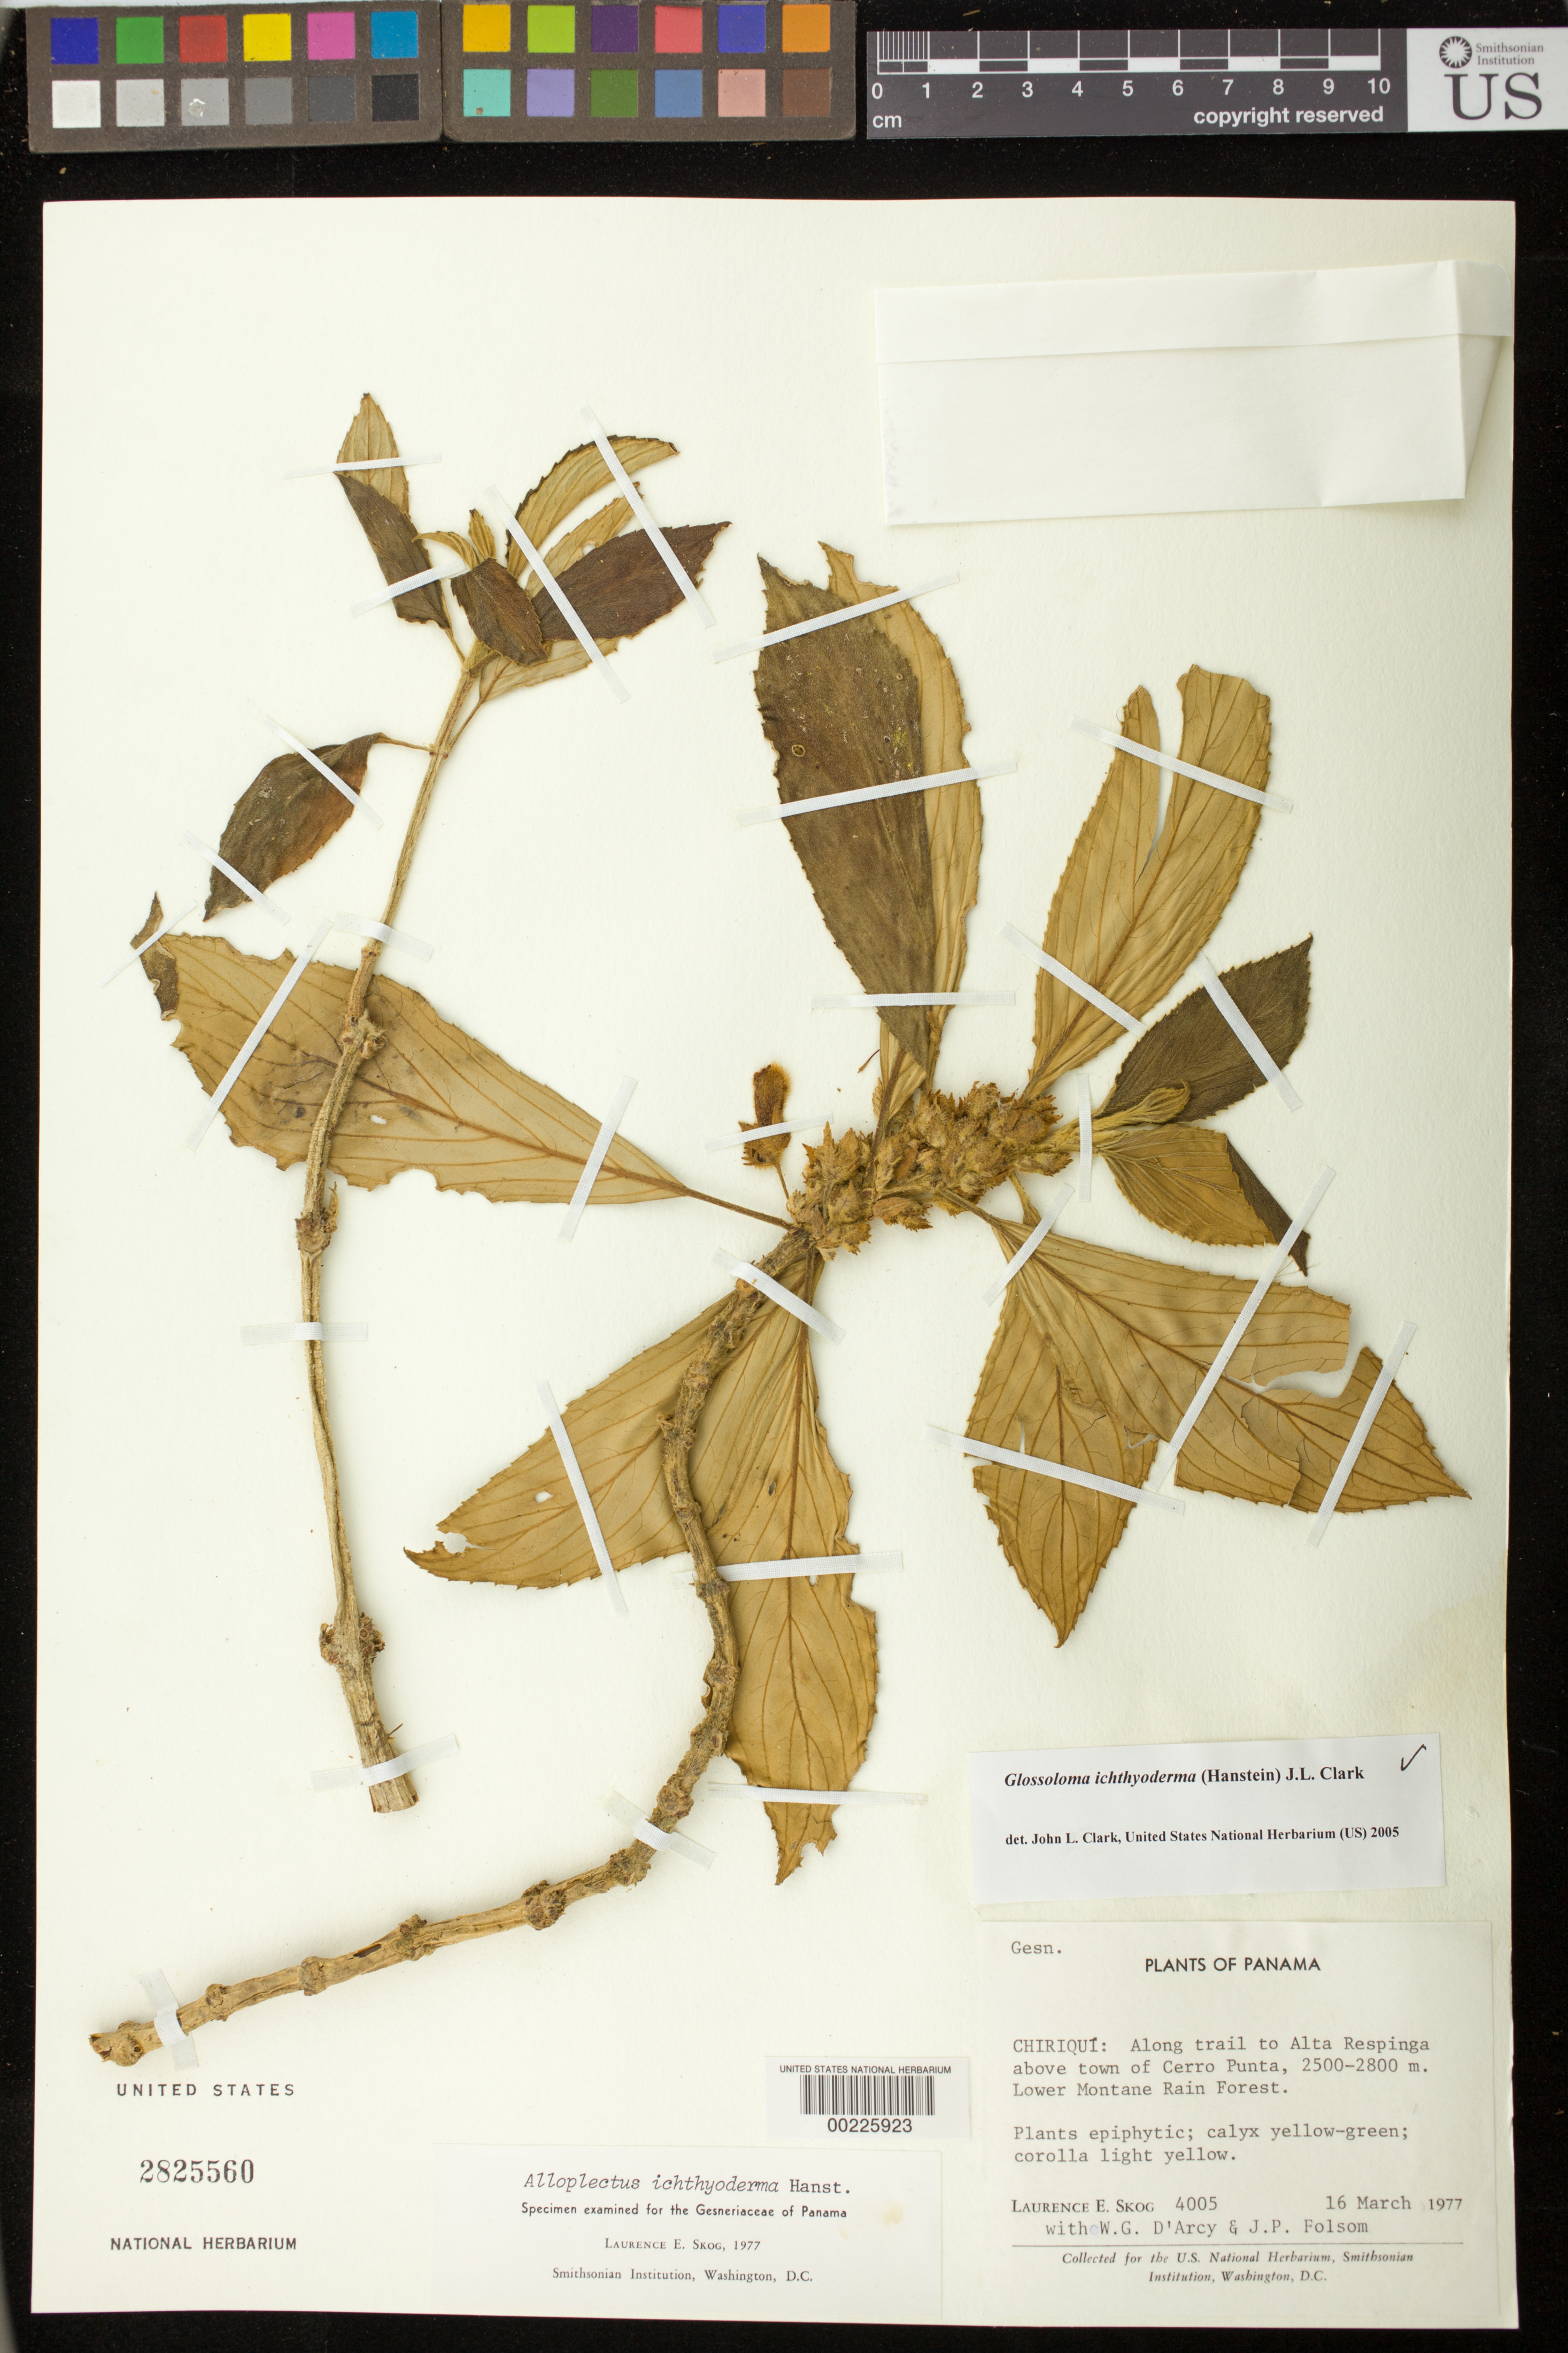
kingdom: Plantae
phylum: Tracheophyta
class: Magnoliopsida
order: Lamiales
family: Gesneriaceae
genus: Glossoloma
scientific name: Glossoloma ichthyoderma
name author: (Hanst.) J.L. Clark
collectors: L. E. Skog & W. G. D'Arcy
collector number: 4005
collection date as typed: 16 Mar 1977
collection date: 1977-03-16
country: Panama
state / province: Chiriquí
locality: Along trail to Alta Respinga above town of Cerro Punta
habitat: Lower montane rain forest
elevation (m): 2500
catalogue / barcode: US 2825560